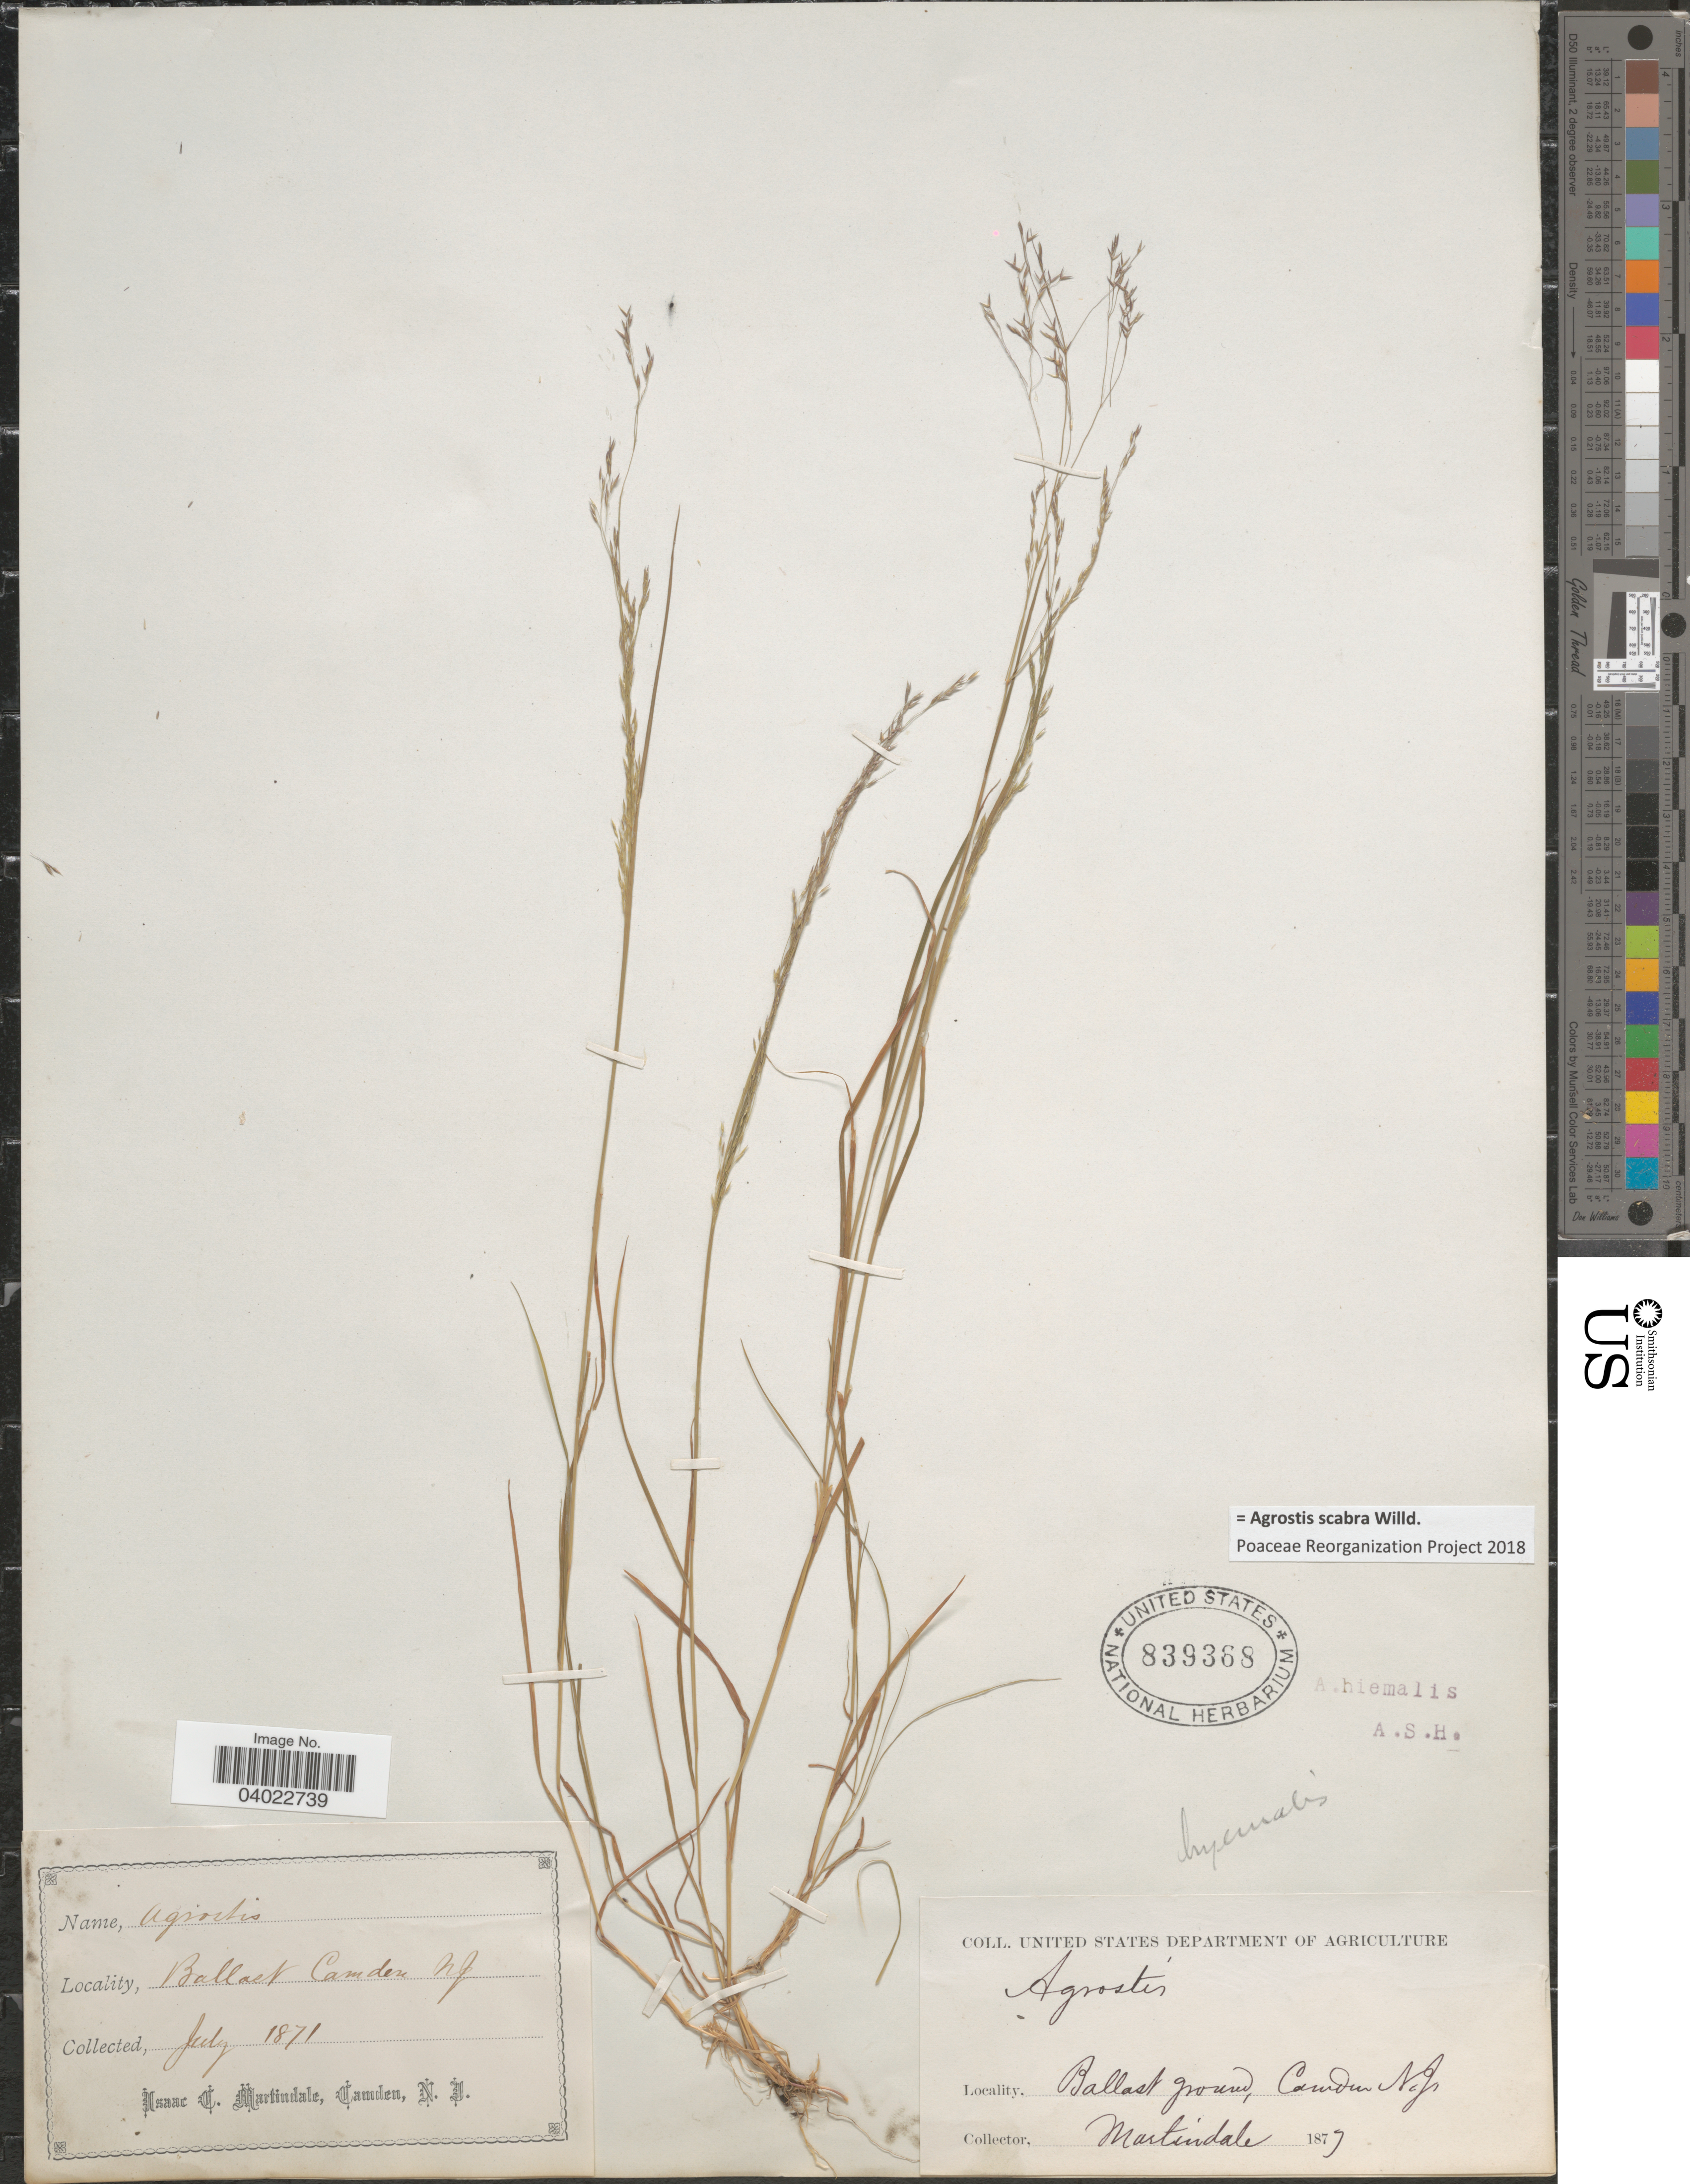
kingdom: Plantae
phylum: Tracheophyta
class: Liliopsida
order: Poales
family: Poaceae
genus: Agrostis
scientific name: Agrostis scabra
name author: Willd.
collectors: I. C. Martindale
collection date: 1871-07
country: United States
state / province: New Jersey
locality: Ballast ground, Camden.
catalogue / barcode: US 839368